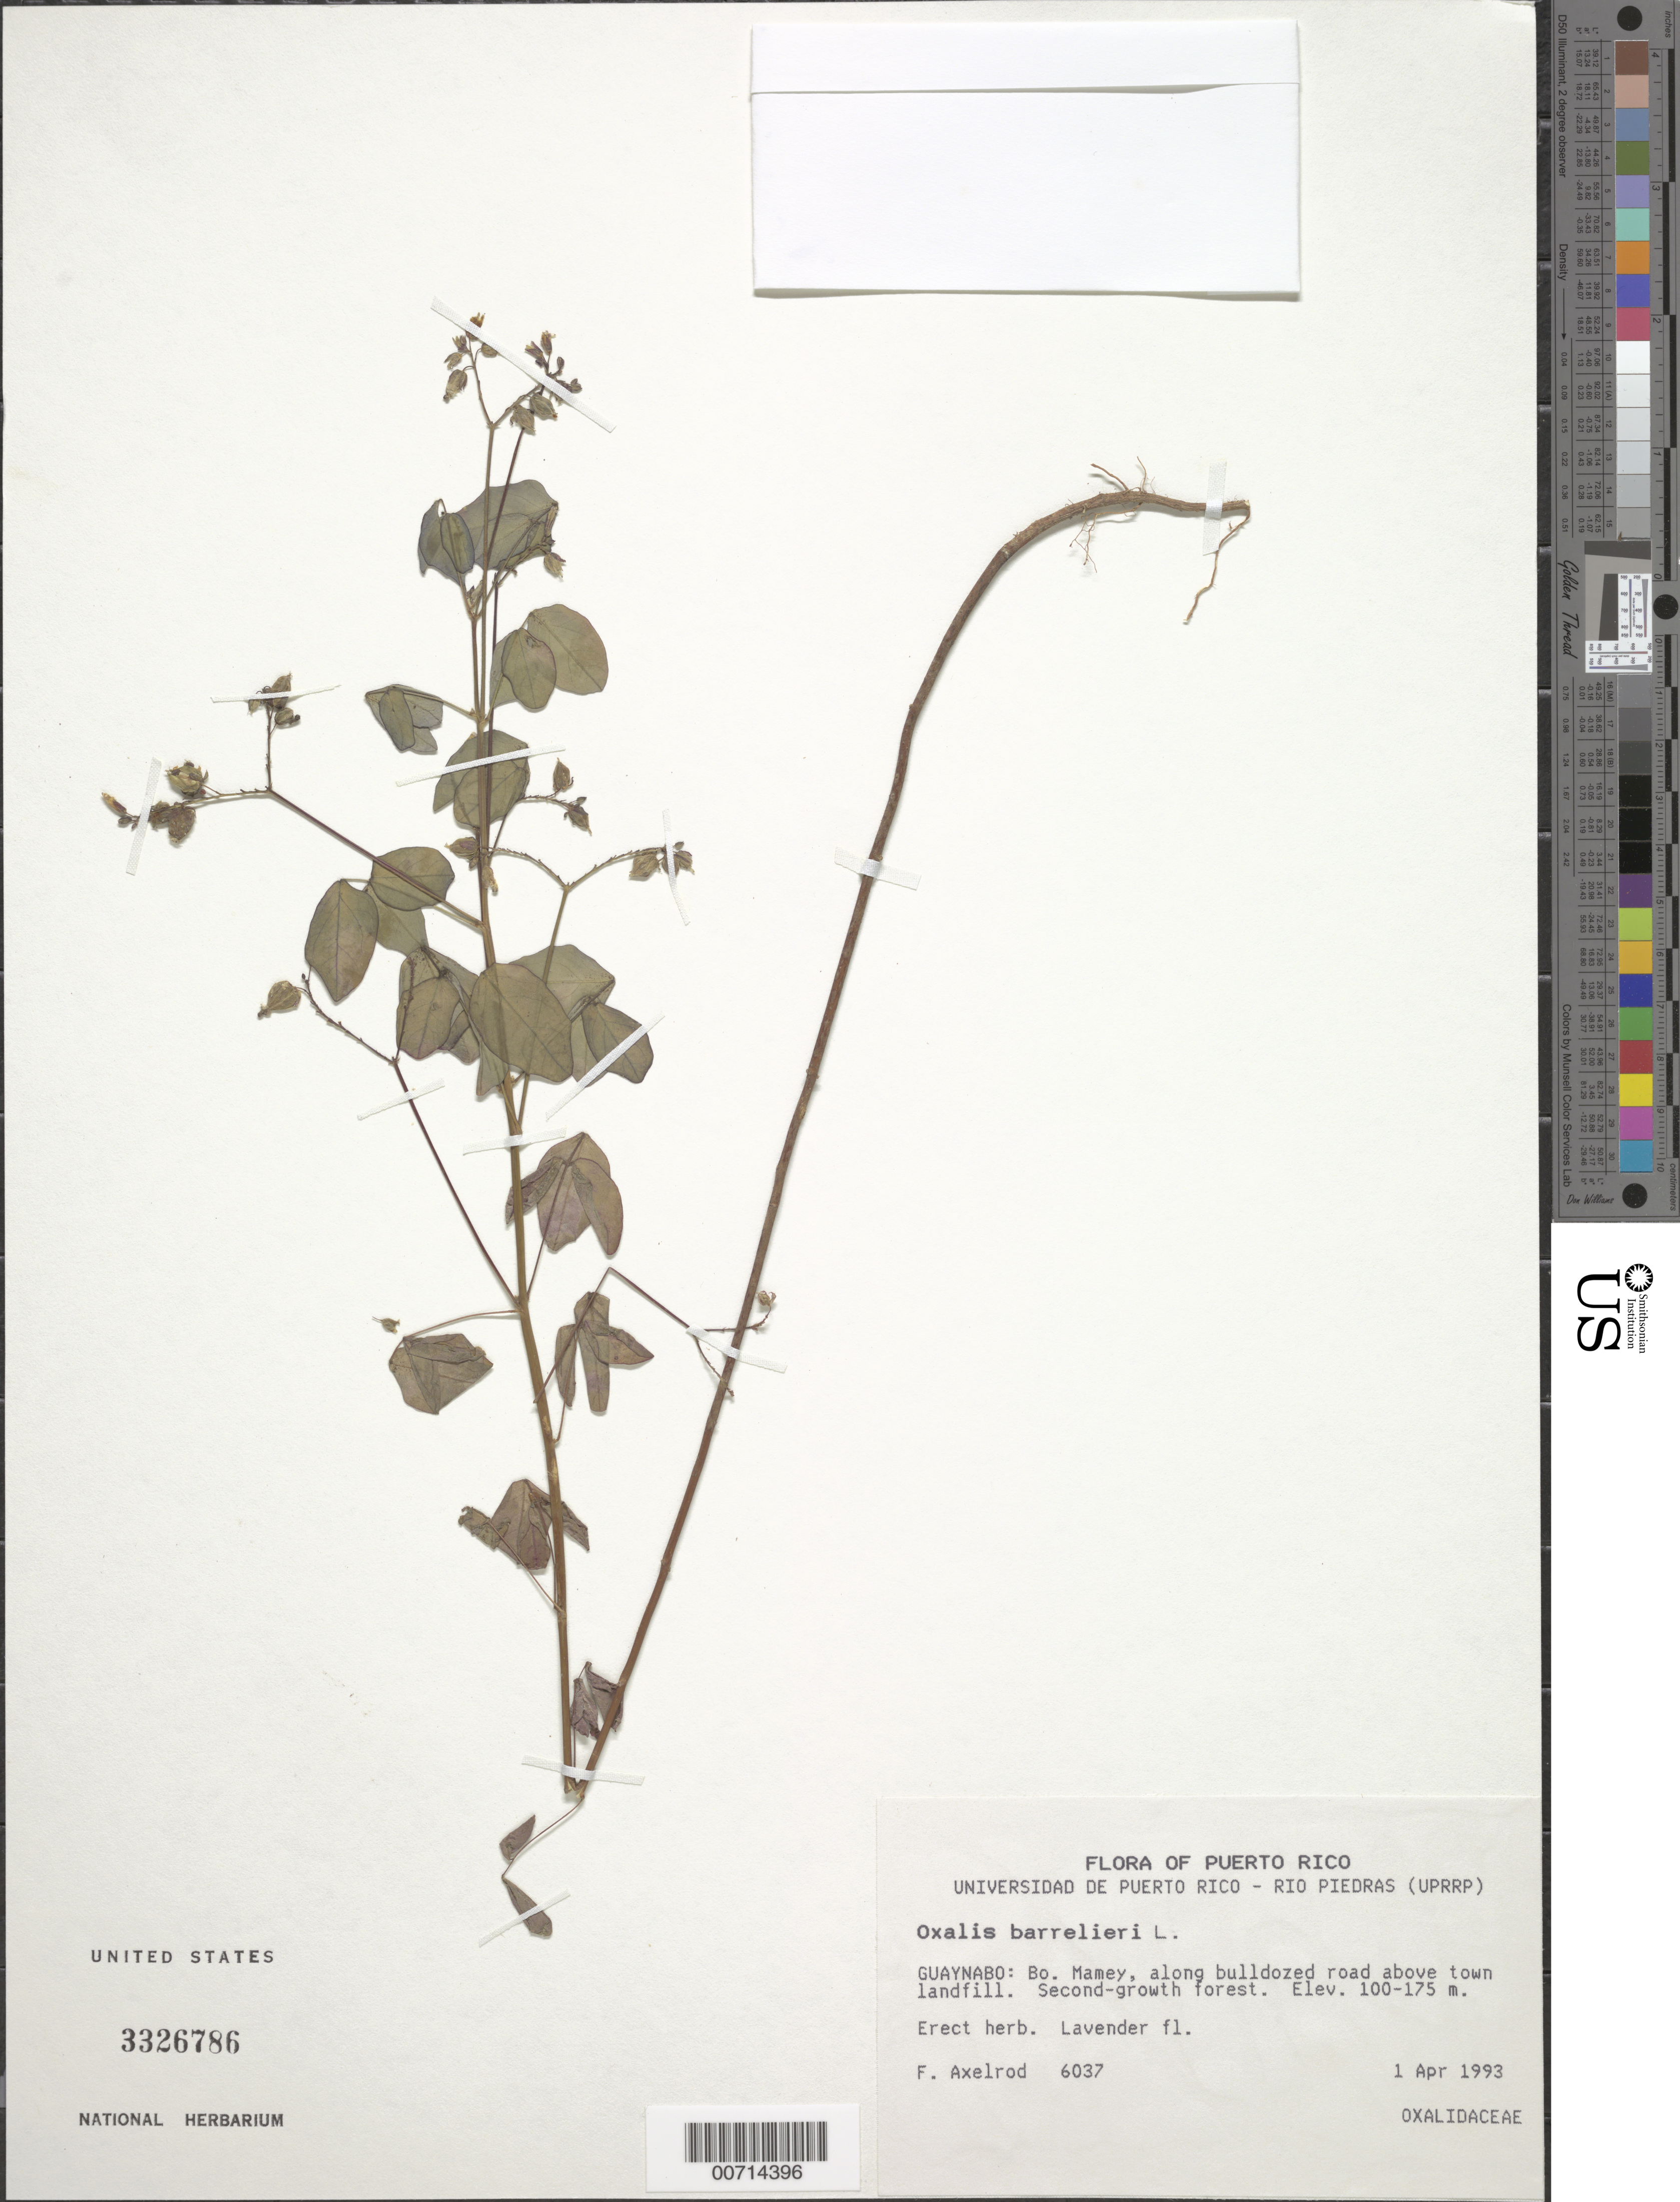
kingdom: Plantae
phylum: Tracheophyta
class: Magnoliopsida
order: Oxalidales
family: Oxalidaceae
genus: Oxalis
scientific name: Oxalis barrelieri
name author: L.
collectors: F. S. Axelrod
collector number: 6037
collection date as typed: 01 Apr 1993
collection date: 1993-04-01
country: Puerto Rico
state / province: Guaynabo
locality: Guaynabo: Bo. Mamey, along bulldozed road above town landfill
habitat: Secon-growth forest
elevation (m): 100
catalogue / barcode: US 3326786